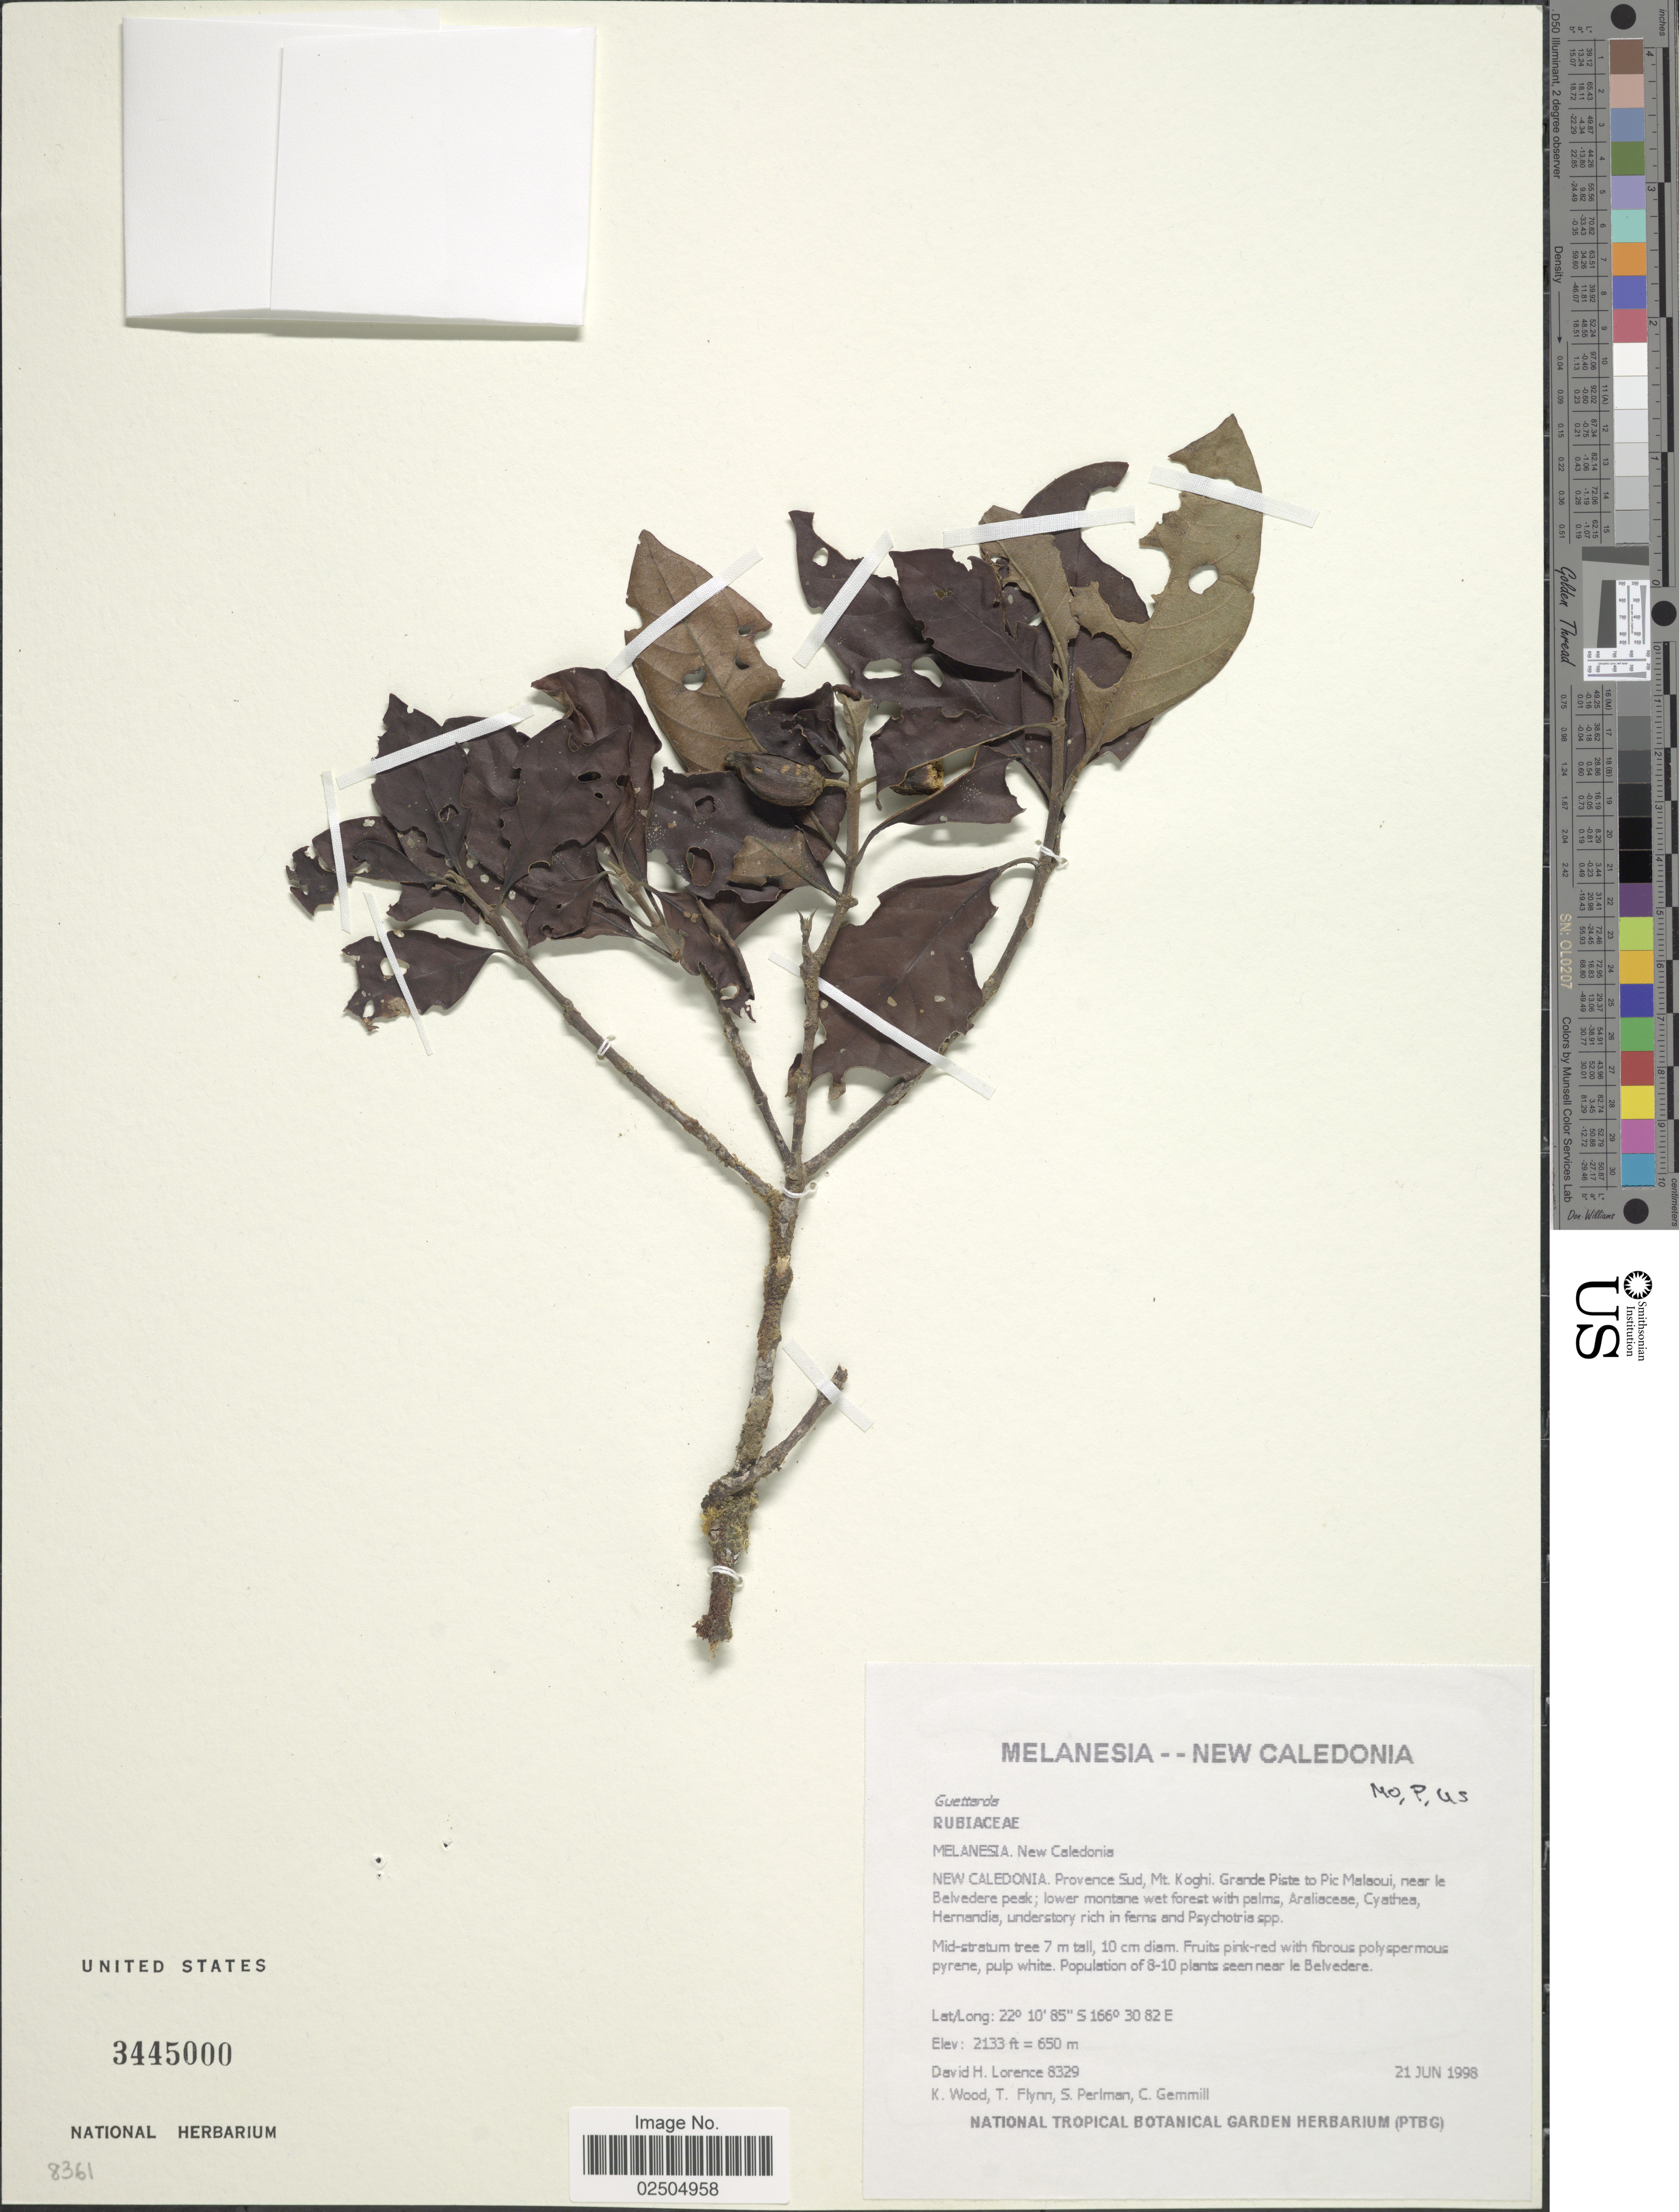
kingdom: Plantae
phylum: Tracheophyta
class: Magnoliopsida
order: Gentianales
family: Rubiaceae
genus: Guettarda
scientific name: Guettarda sp.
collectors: D. Lorence, K. R. Wood, T. Flynn, S. Perlman & C. Gemmill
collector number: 8329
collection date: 1998-06-21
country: New Caledonia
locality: Melanesia, New Caledonia, Provence Sud, Mt. Koghi, Grande Piste to Pic Malaoui, near le Belvedere peak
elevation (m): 650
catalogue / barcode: US 3445000